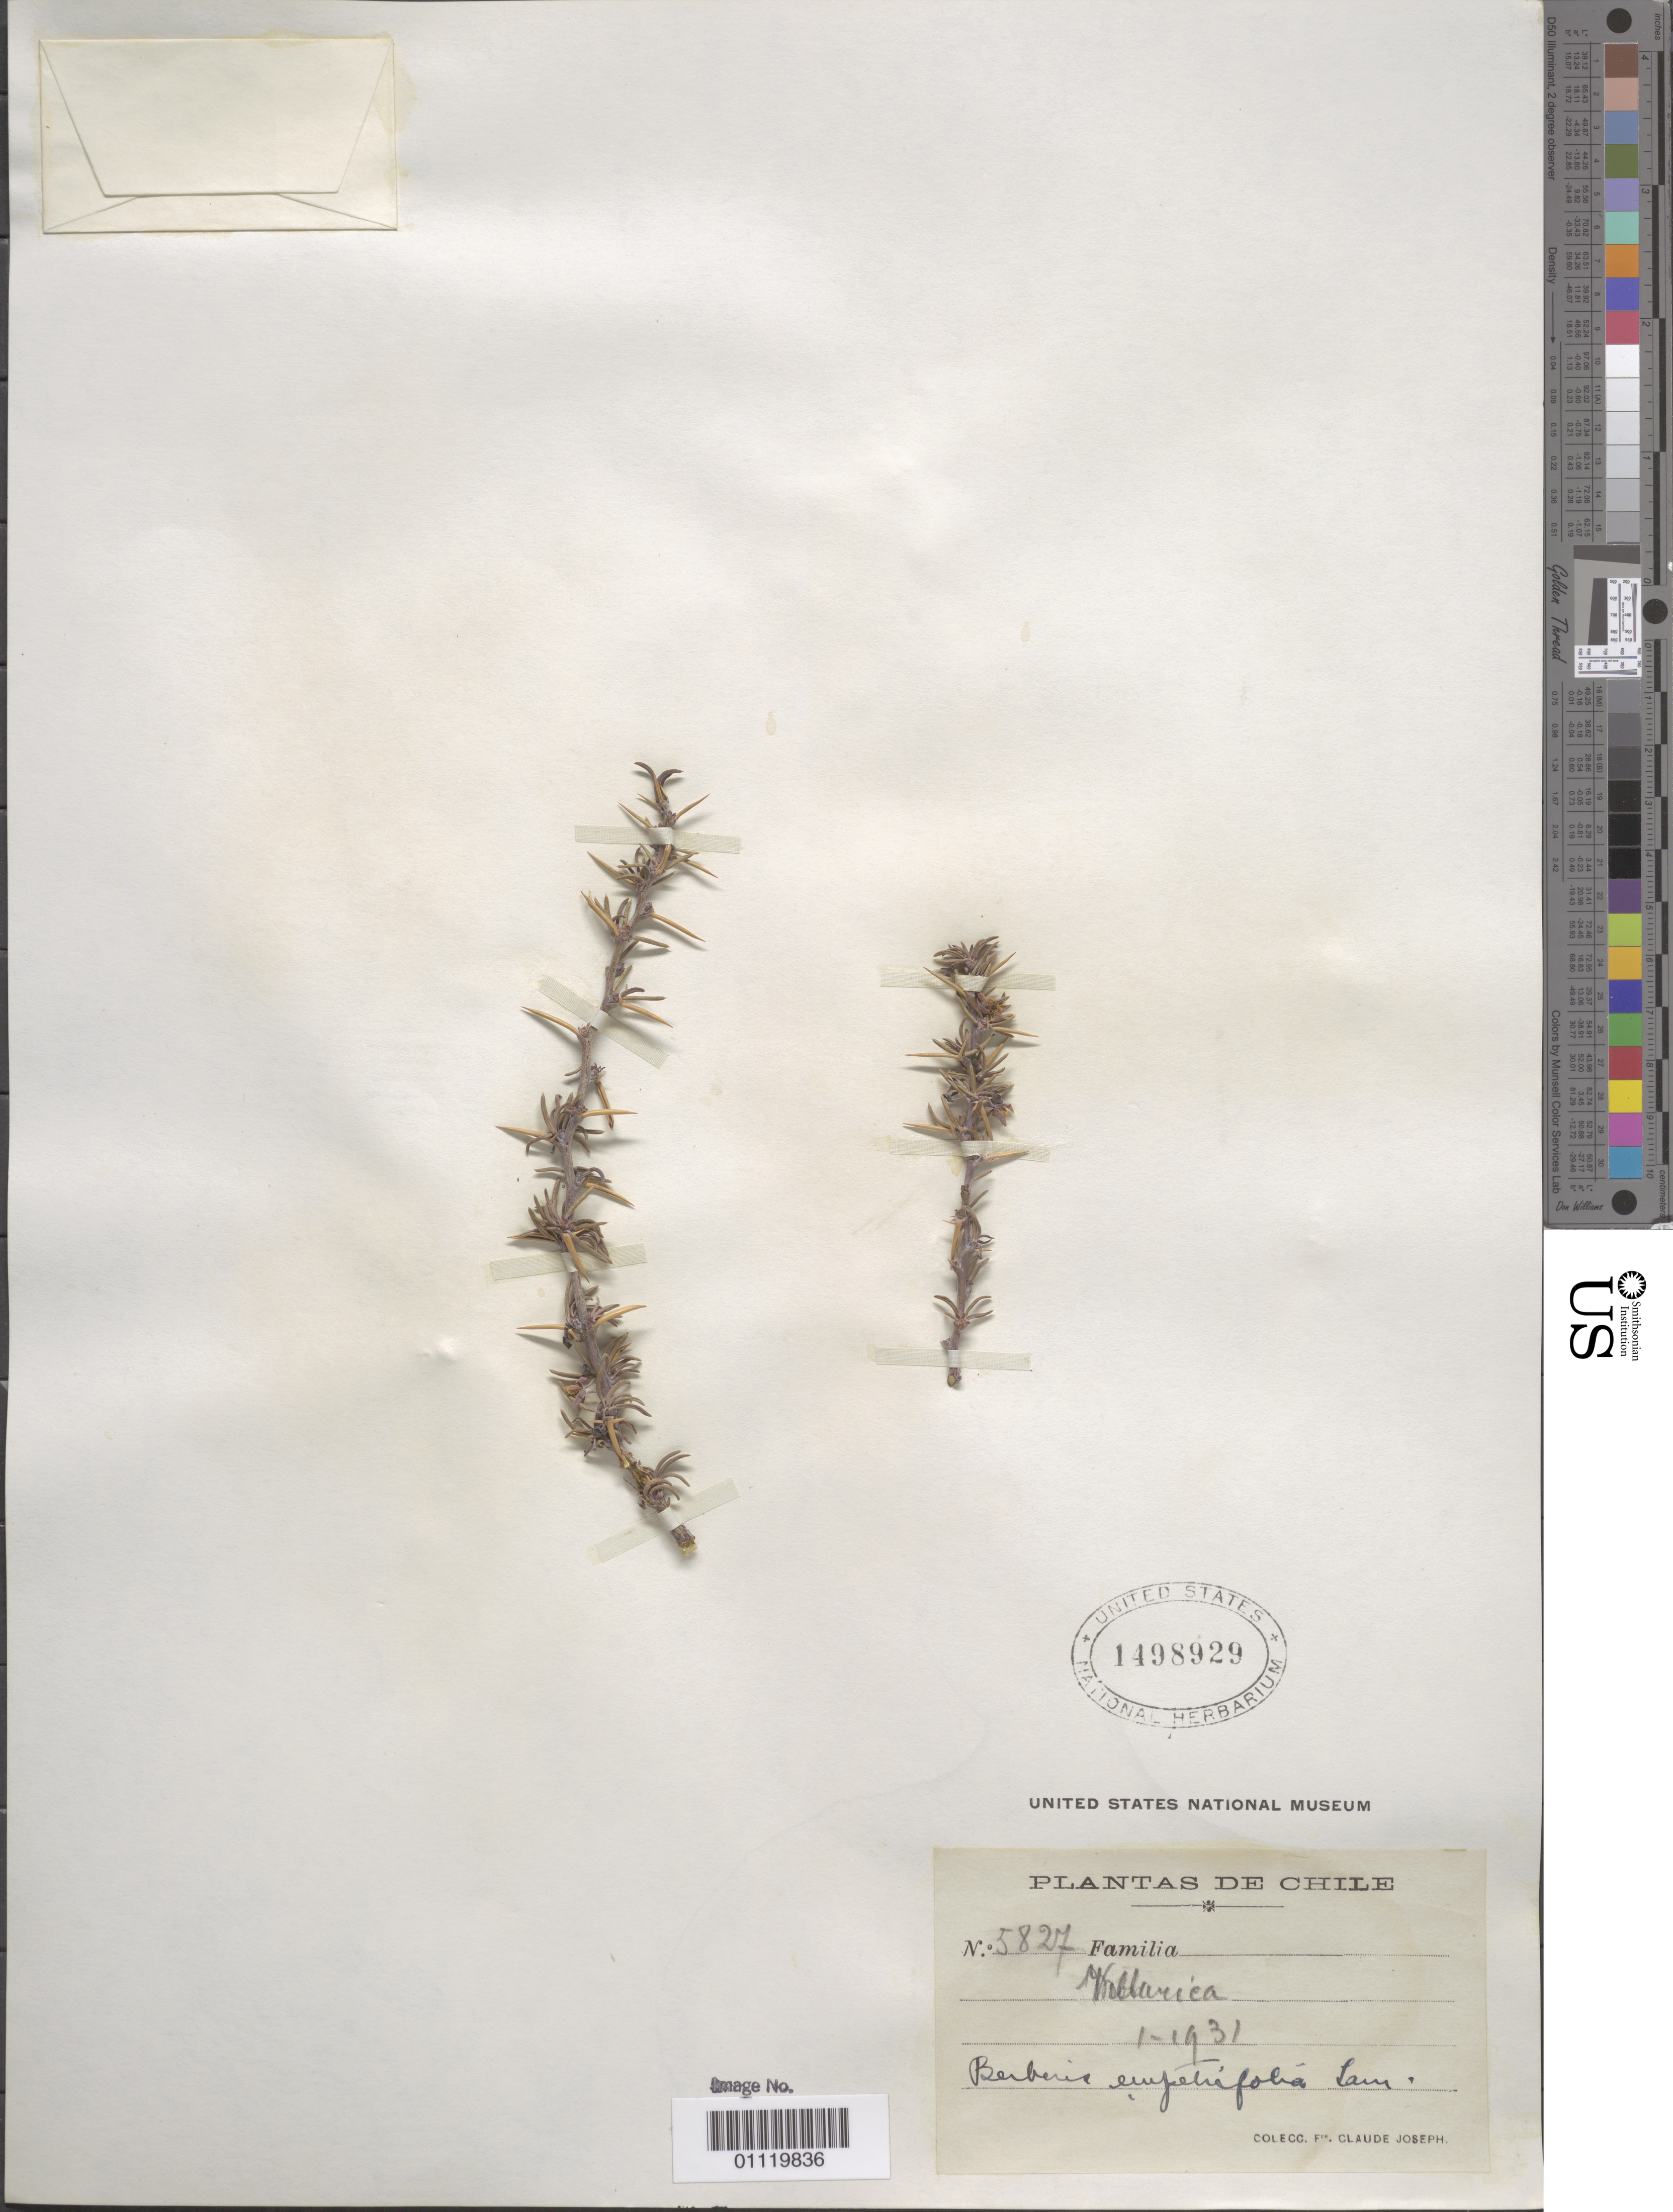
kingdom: Plantae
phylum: Tracheophyta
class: Magnoliopsida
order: Ranunculales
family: Berberidaceae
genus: Berberis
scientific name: Berberis empetrifolia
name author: Lam.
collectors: C. Joseph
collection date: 1931-01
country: Chile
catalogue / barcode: US 1498929